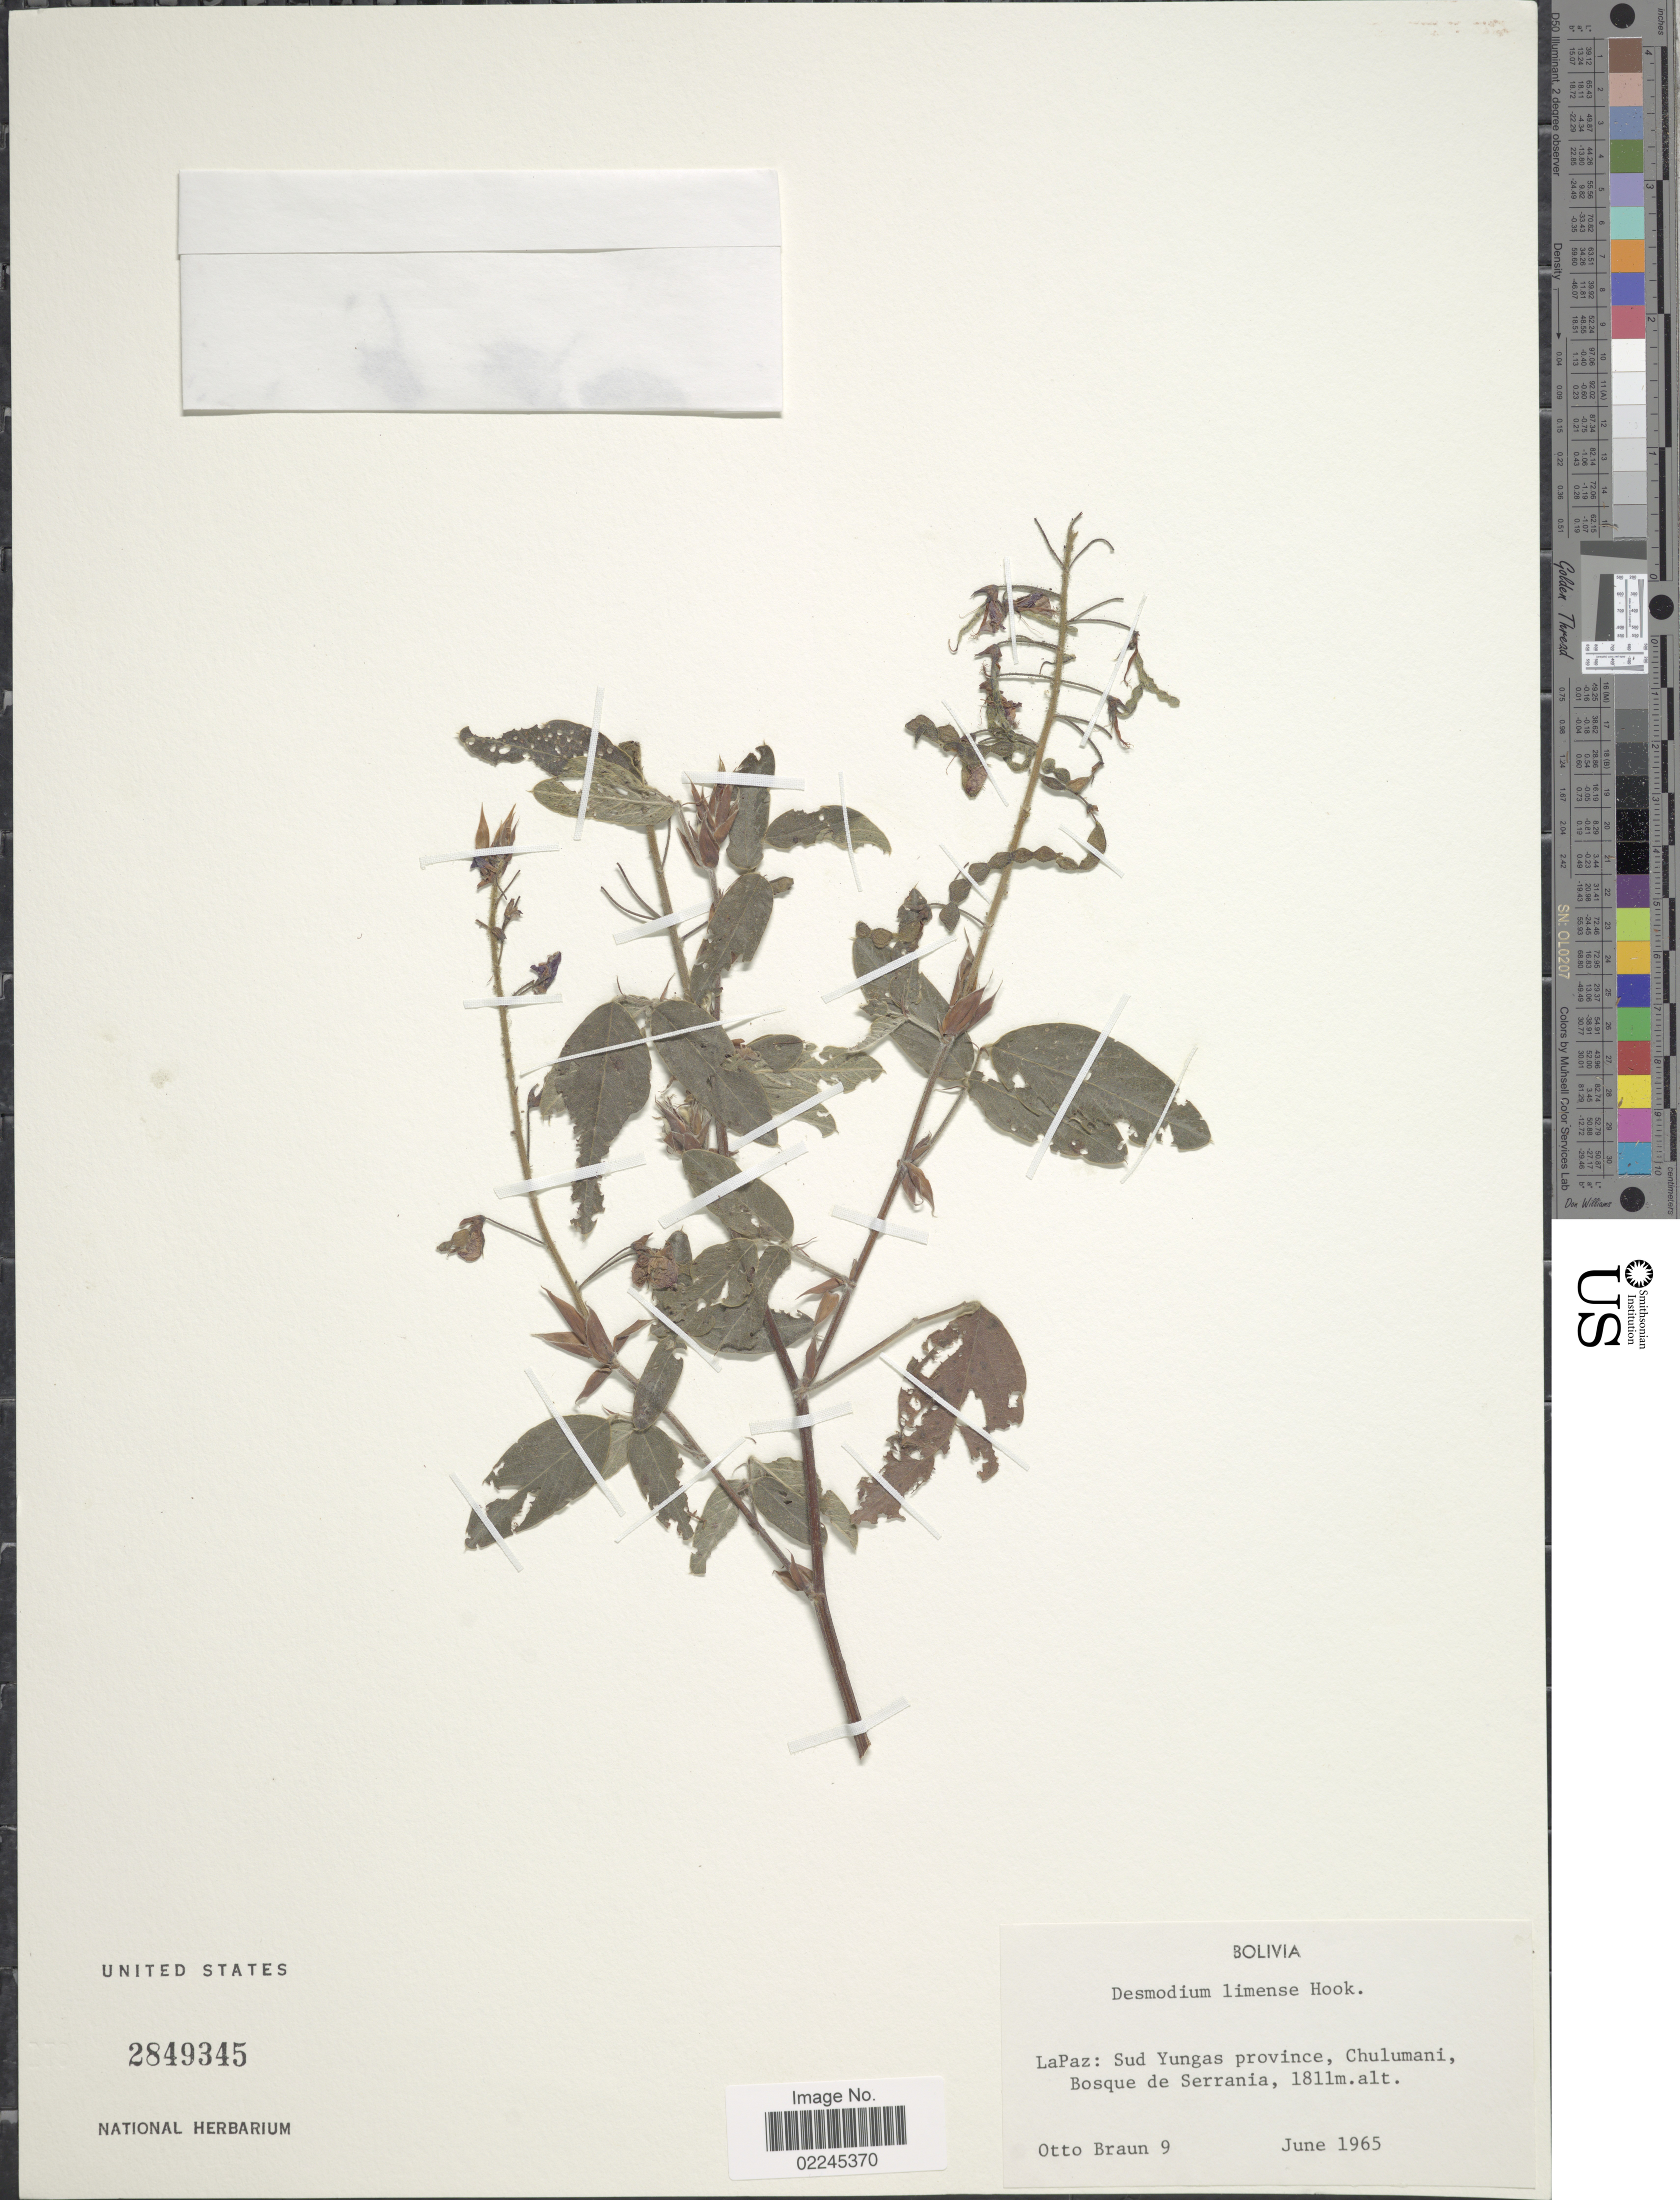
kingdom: Plantae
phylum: Tracheophyta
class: Magnoliopsida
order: Fabales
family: Fabaceae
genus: Desmodium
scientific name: Desmodium limense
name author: Hook.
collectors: O. Braun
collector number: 9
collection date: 1965-06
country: Bolivia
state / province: La Paz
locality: Sud Yungas province, Chulumani, Bosque de Serrania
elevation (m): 1811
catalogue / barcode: US 2849345